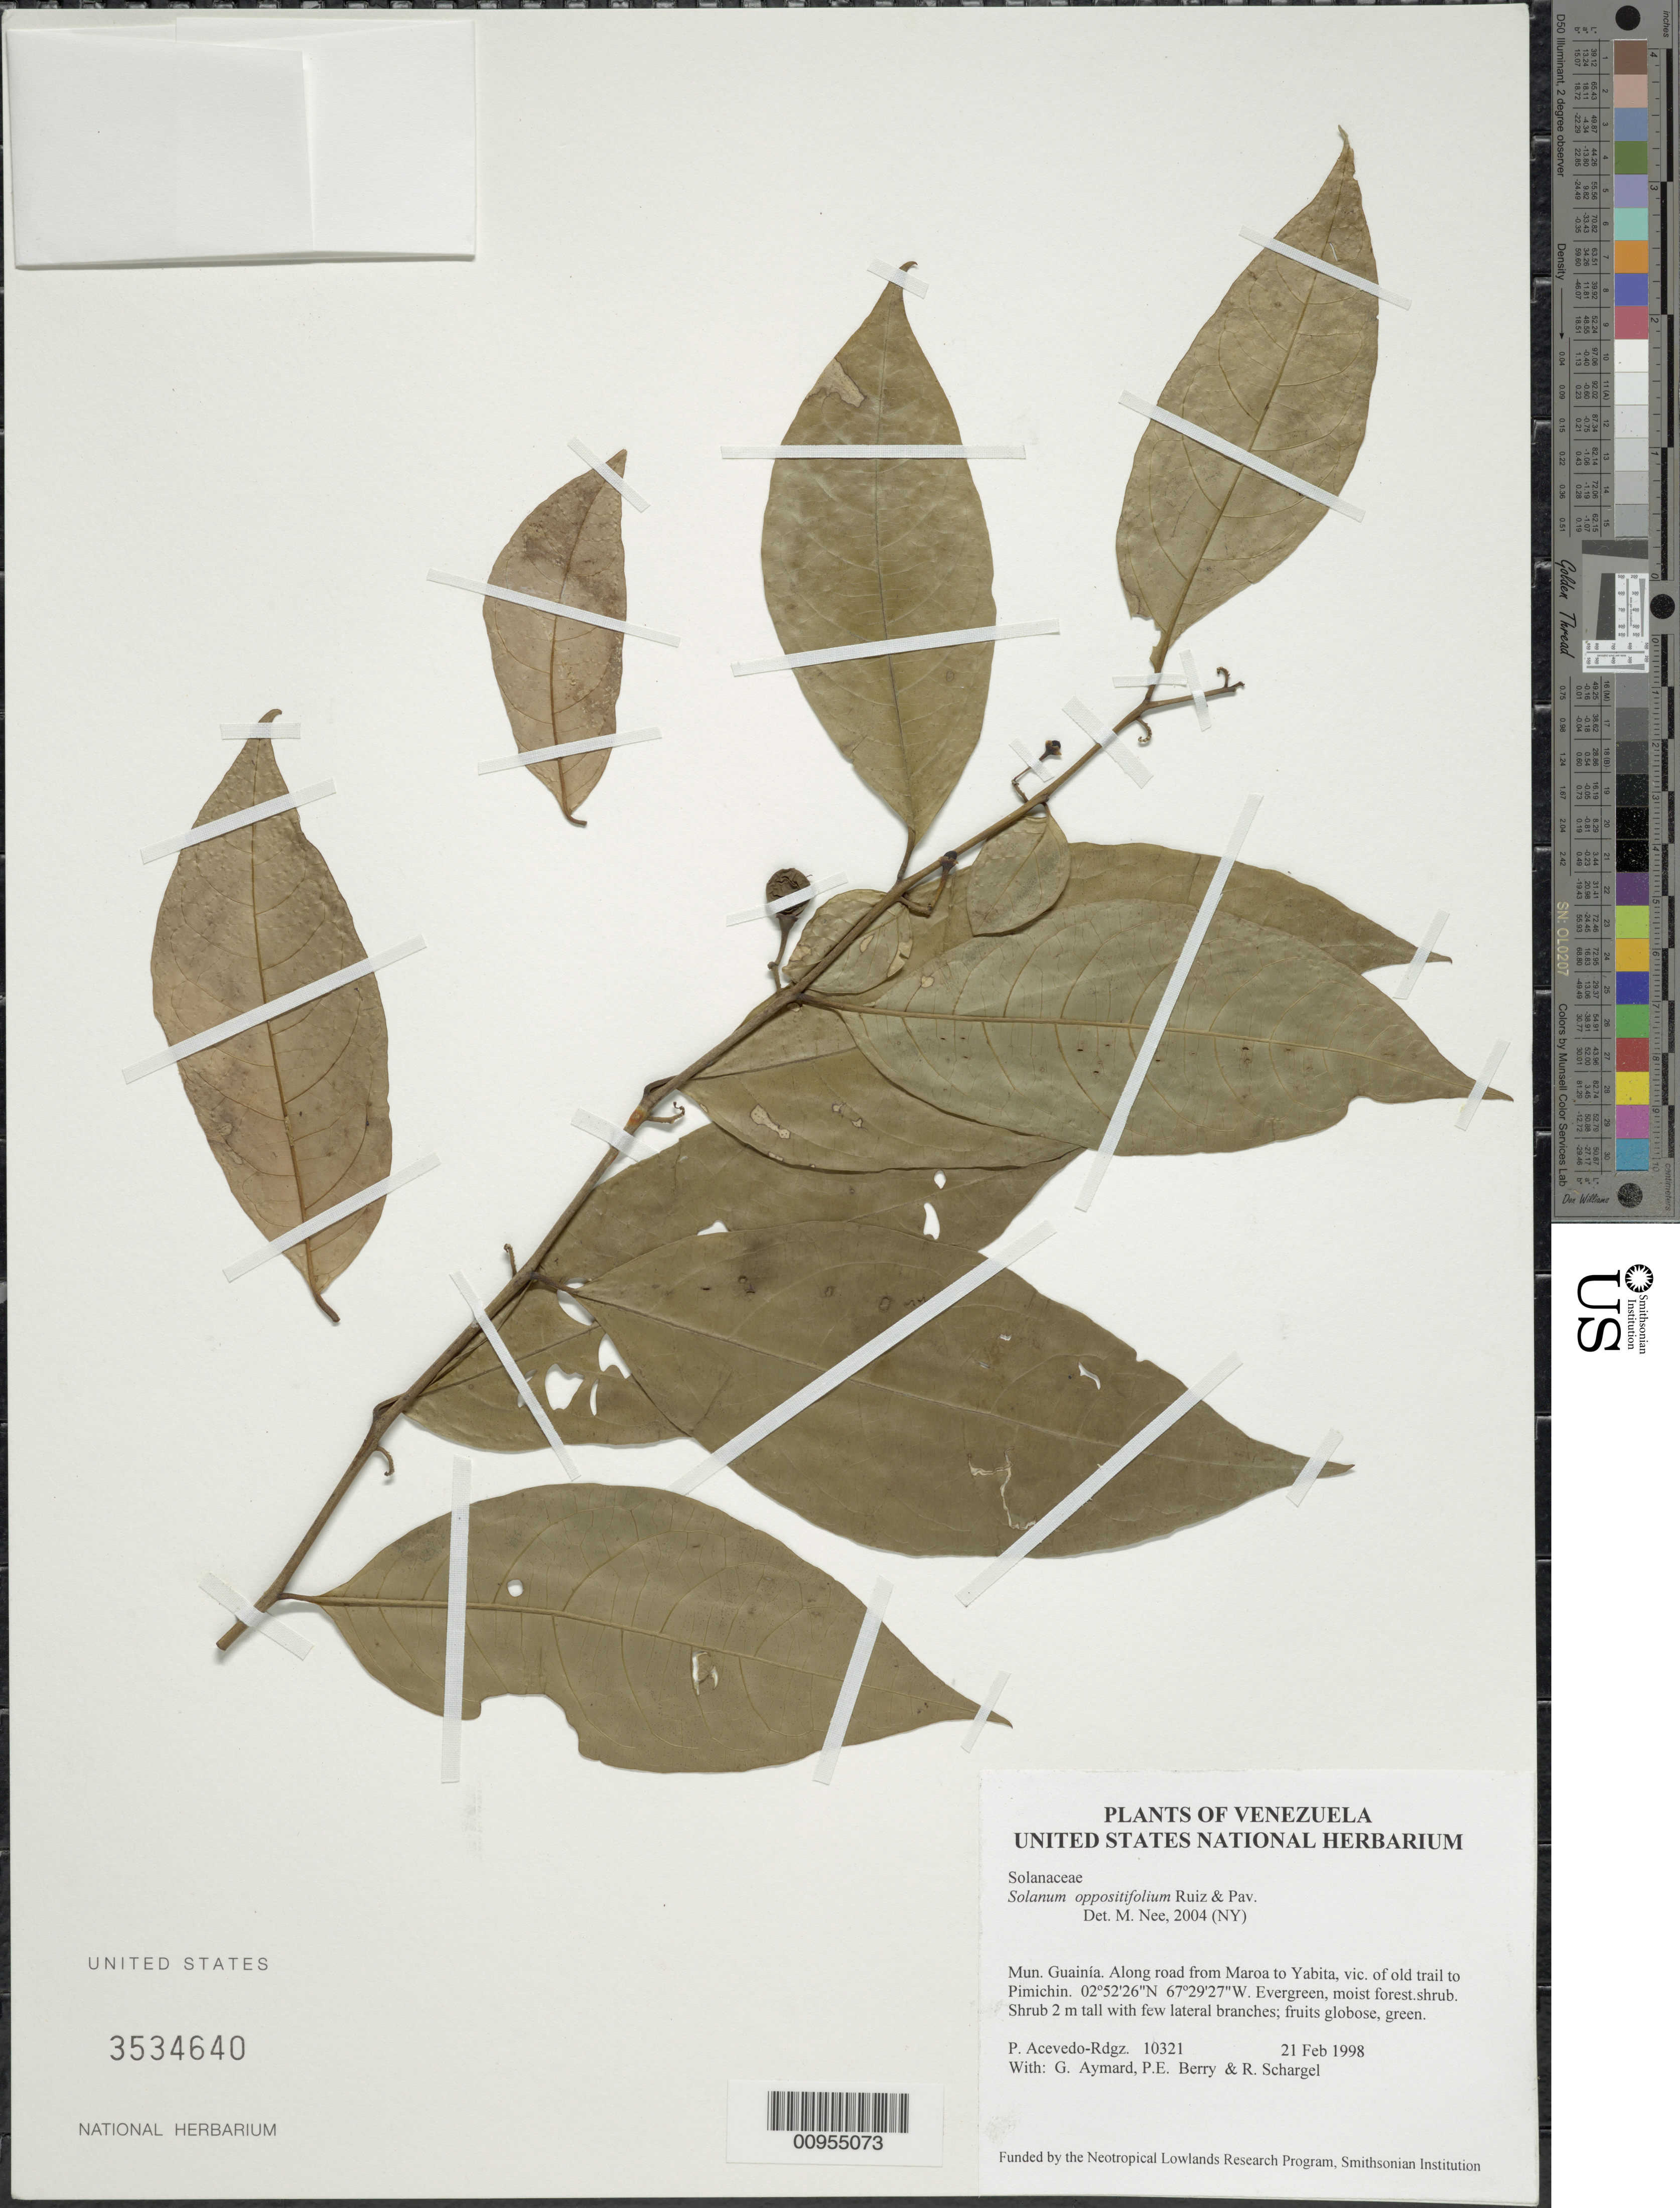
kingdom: Plantae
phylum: Tracheophyta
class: Magnoliopsida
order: Solanales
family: Solanaceae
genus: Solanum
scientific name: Solanum oppositifolium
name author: Ruiz & Pav.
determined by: Nee, Michael H.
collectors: P. Acevedo-Rodr., G. A. Aymard, P. E. Berry & R. Schargel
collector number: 10321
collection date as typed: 21 Feb 1998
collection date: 1998-02-21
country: Venezuela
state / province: Amazonas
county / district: Maroa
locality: Along road from Maroa to Yabita, vic. of old trail to Pimichin.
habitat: Evergreen, moist forest.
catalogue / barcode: US 3534640